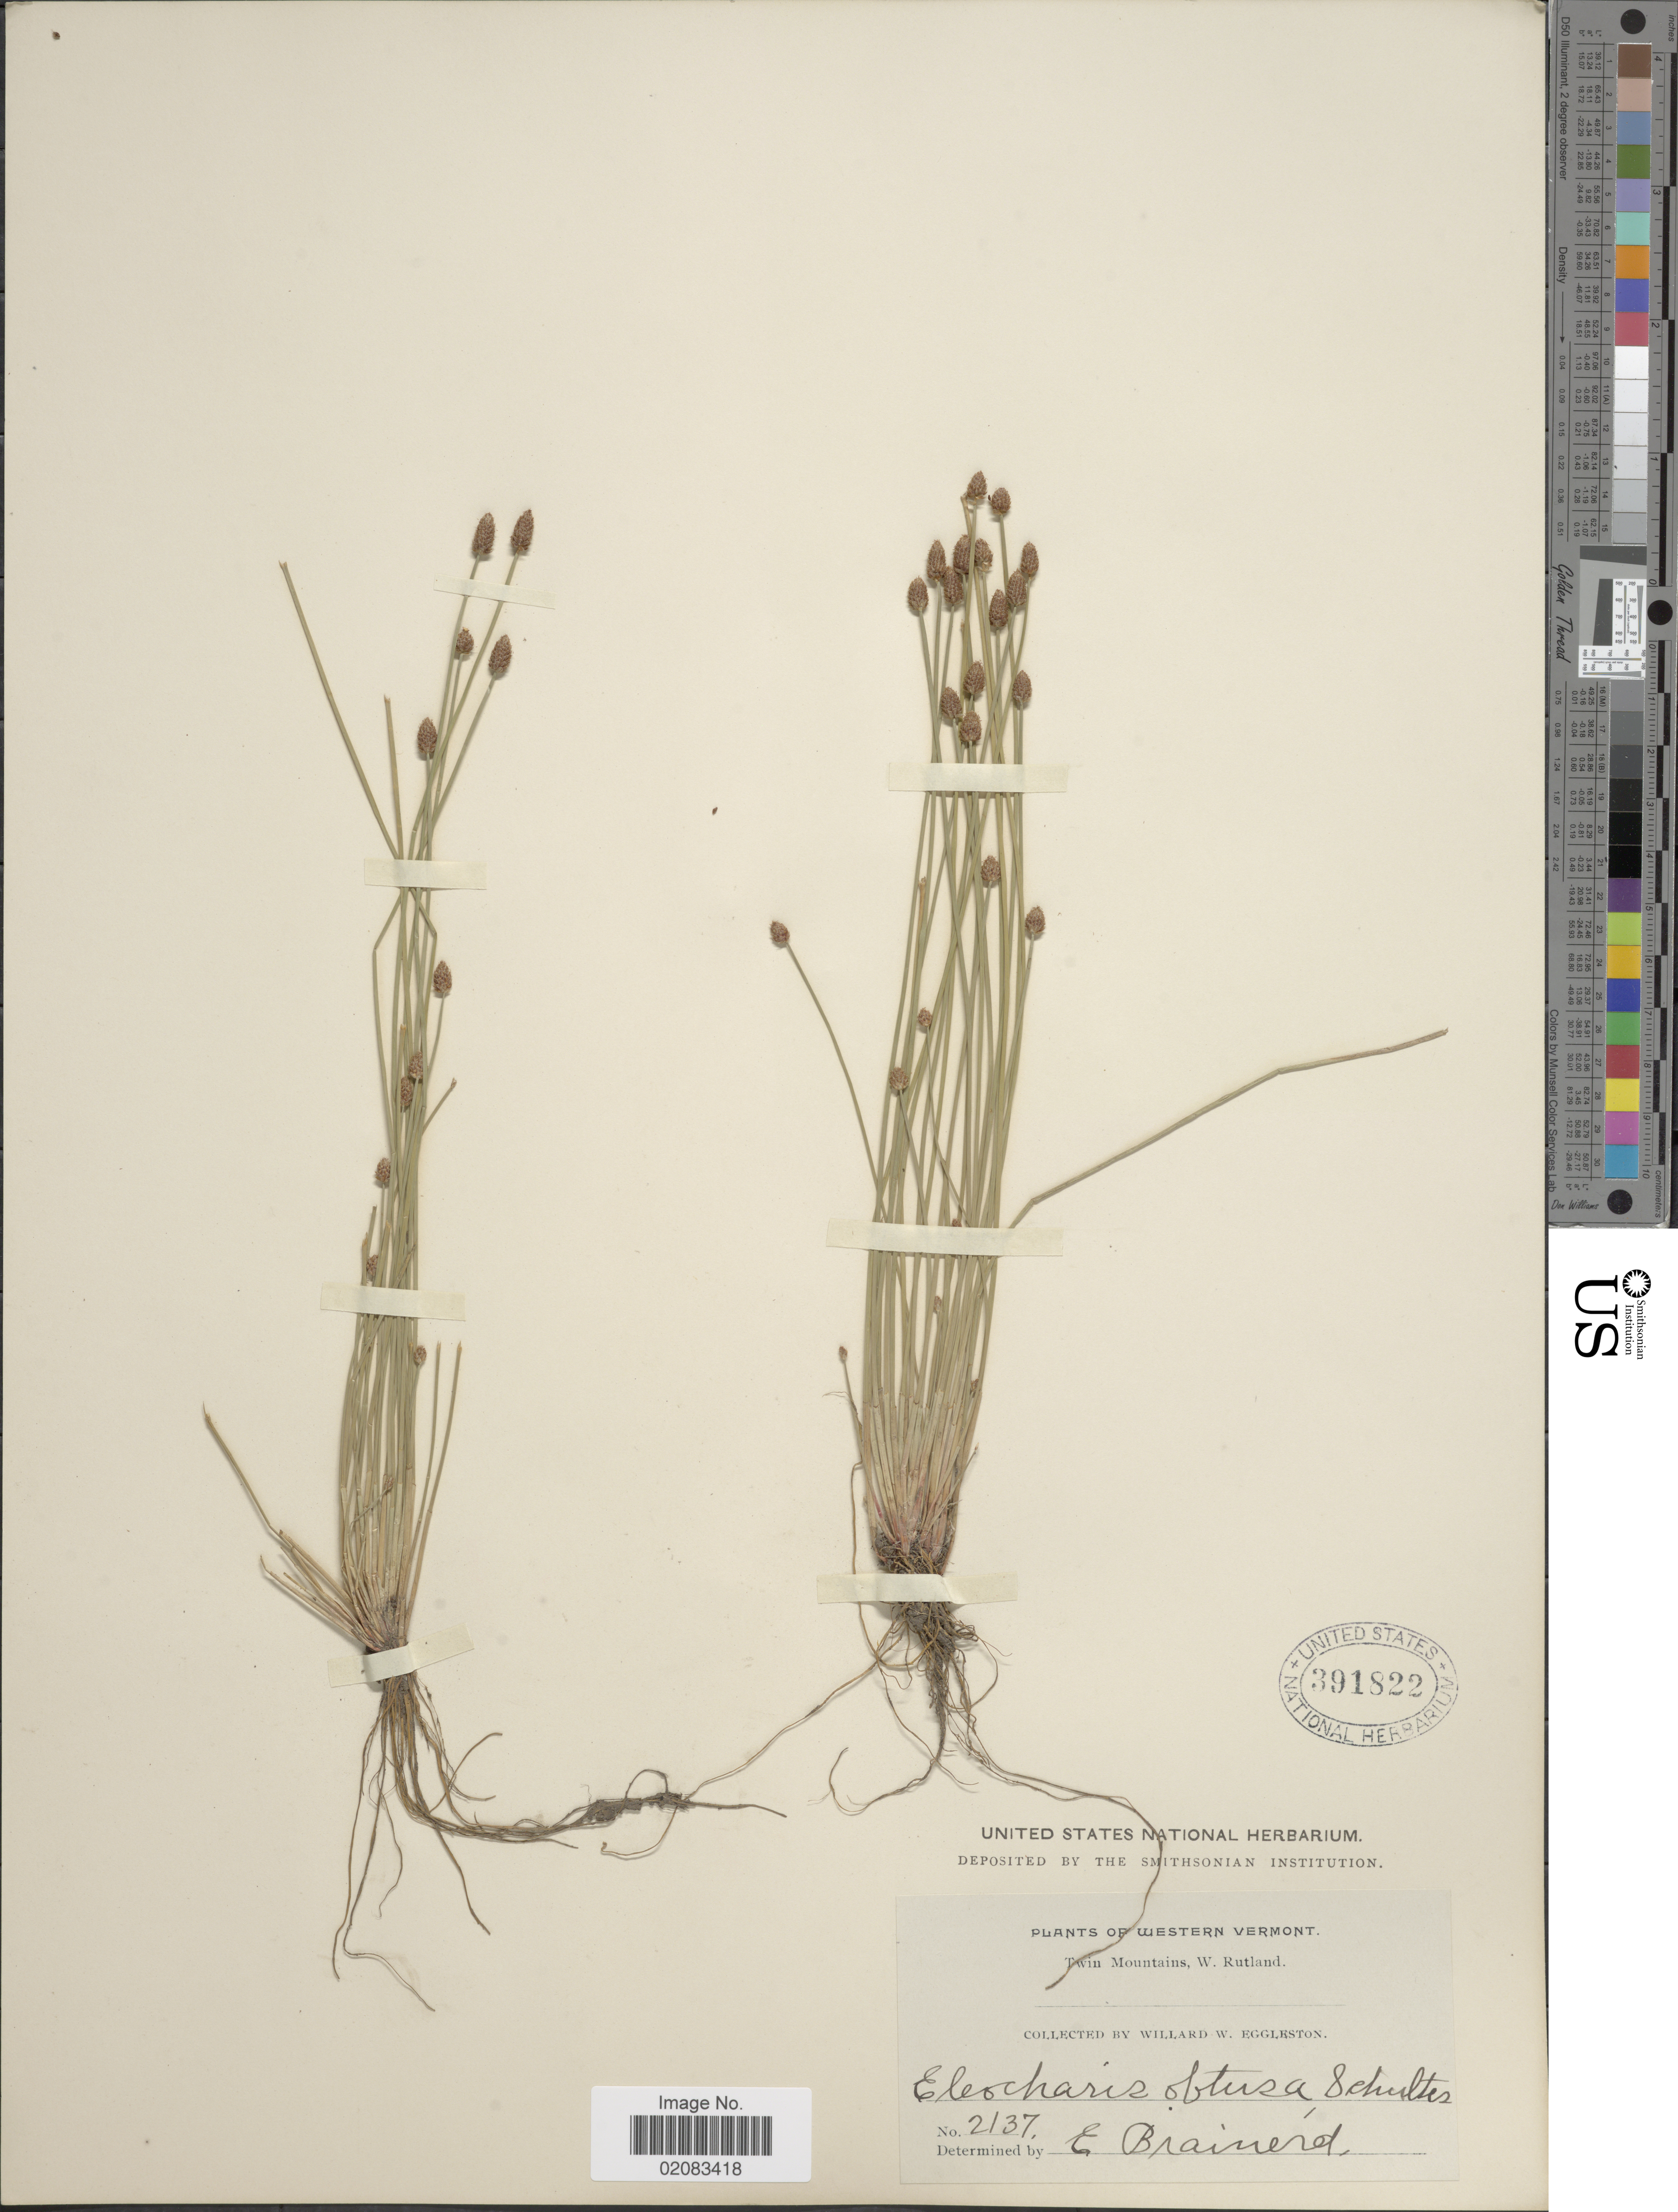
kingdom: Plantae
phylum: Tracheophyta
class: Liliopsida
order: Poales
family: Cyperaceae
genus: Eleocharis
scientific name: Eleocharis obtusa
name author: (Willd.) Schult.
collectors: W. W. Eggleston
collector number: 2137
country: United States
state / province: Vermont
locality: Western Vermont, Twin Mountains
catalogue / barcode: US 391822